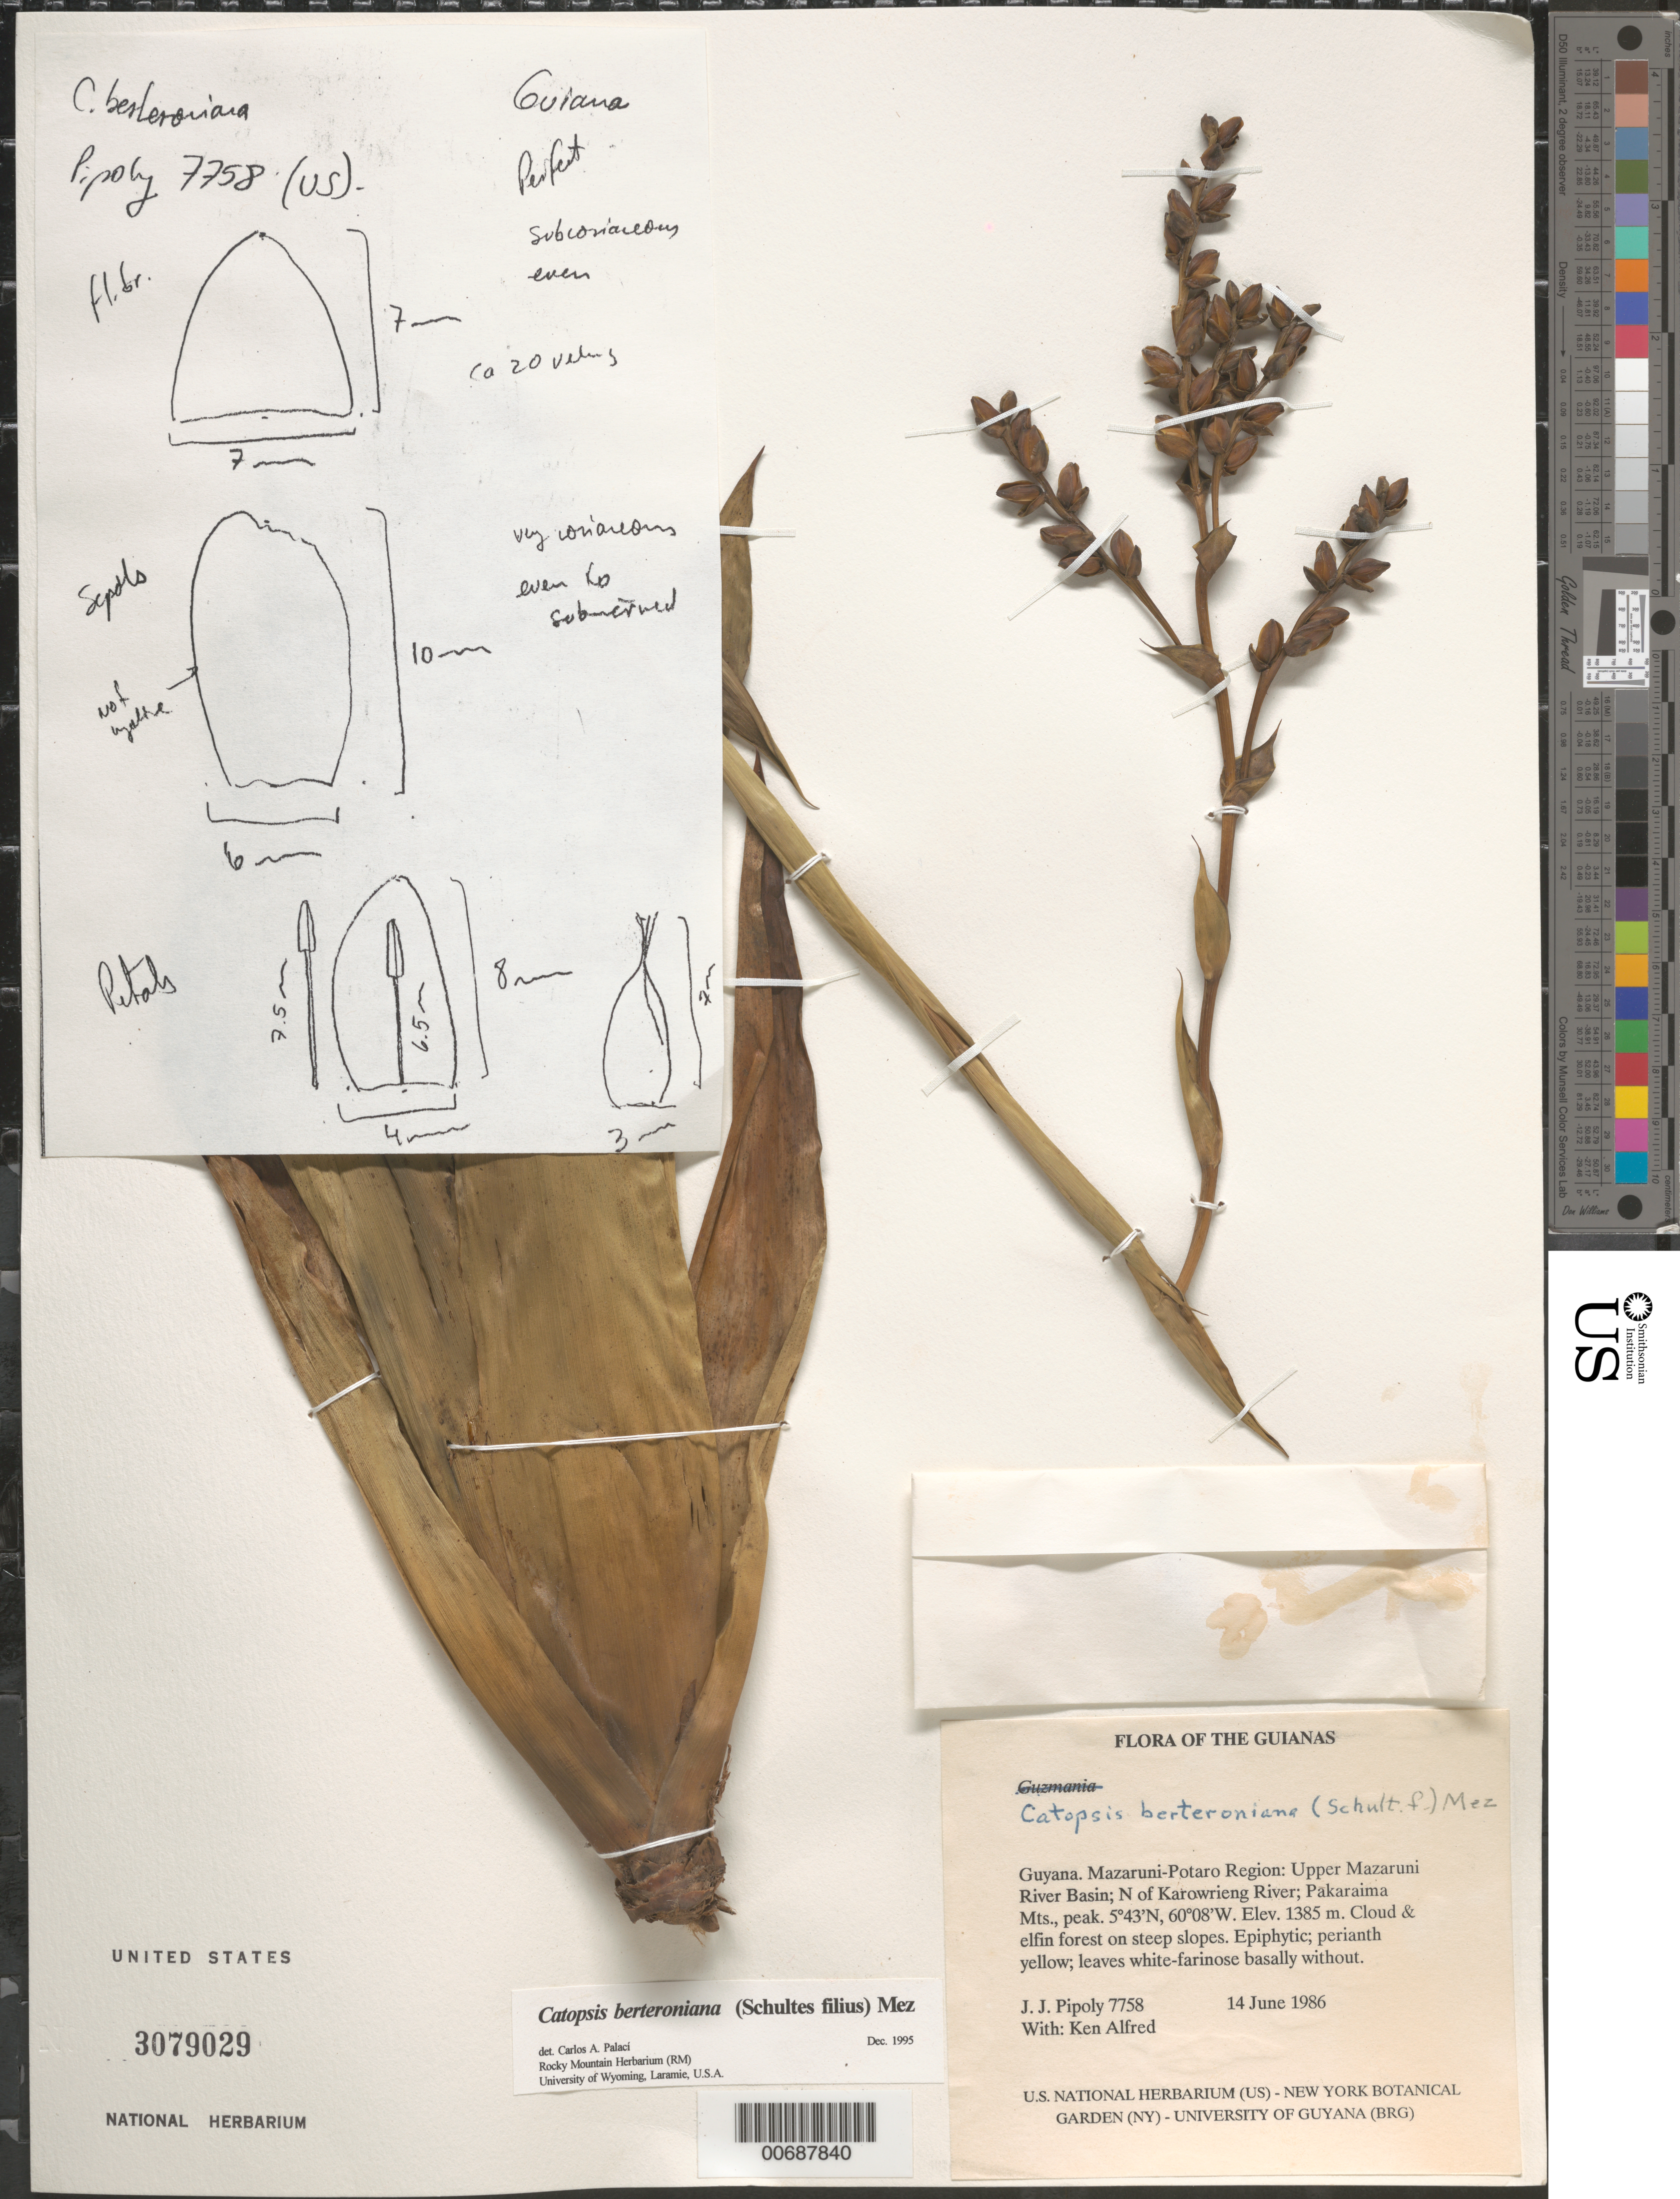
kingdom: Plantae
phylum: Tracheophyta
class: Liliopsida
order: Poales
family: Bromeliaceae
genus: Catopsis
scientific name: Catopsis berteroniana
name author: (Schult. & Schult. f.) Mez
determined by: Palací, C. A., (RM), University of Wyoming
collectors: J. J. Pipoly & K. Alfred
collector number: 7758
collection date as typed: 14 June 1986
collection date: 1986-06-14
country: Guyana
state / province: Cuyuni-Mazaruni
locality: Upper Mazaruni River Basin; Pakaraima Mts. Peak, N of Karowrieng River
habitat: Cloud & elfin forest on steep slopes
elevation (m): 1385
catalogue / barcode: US 3079029